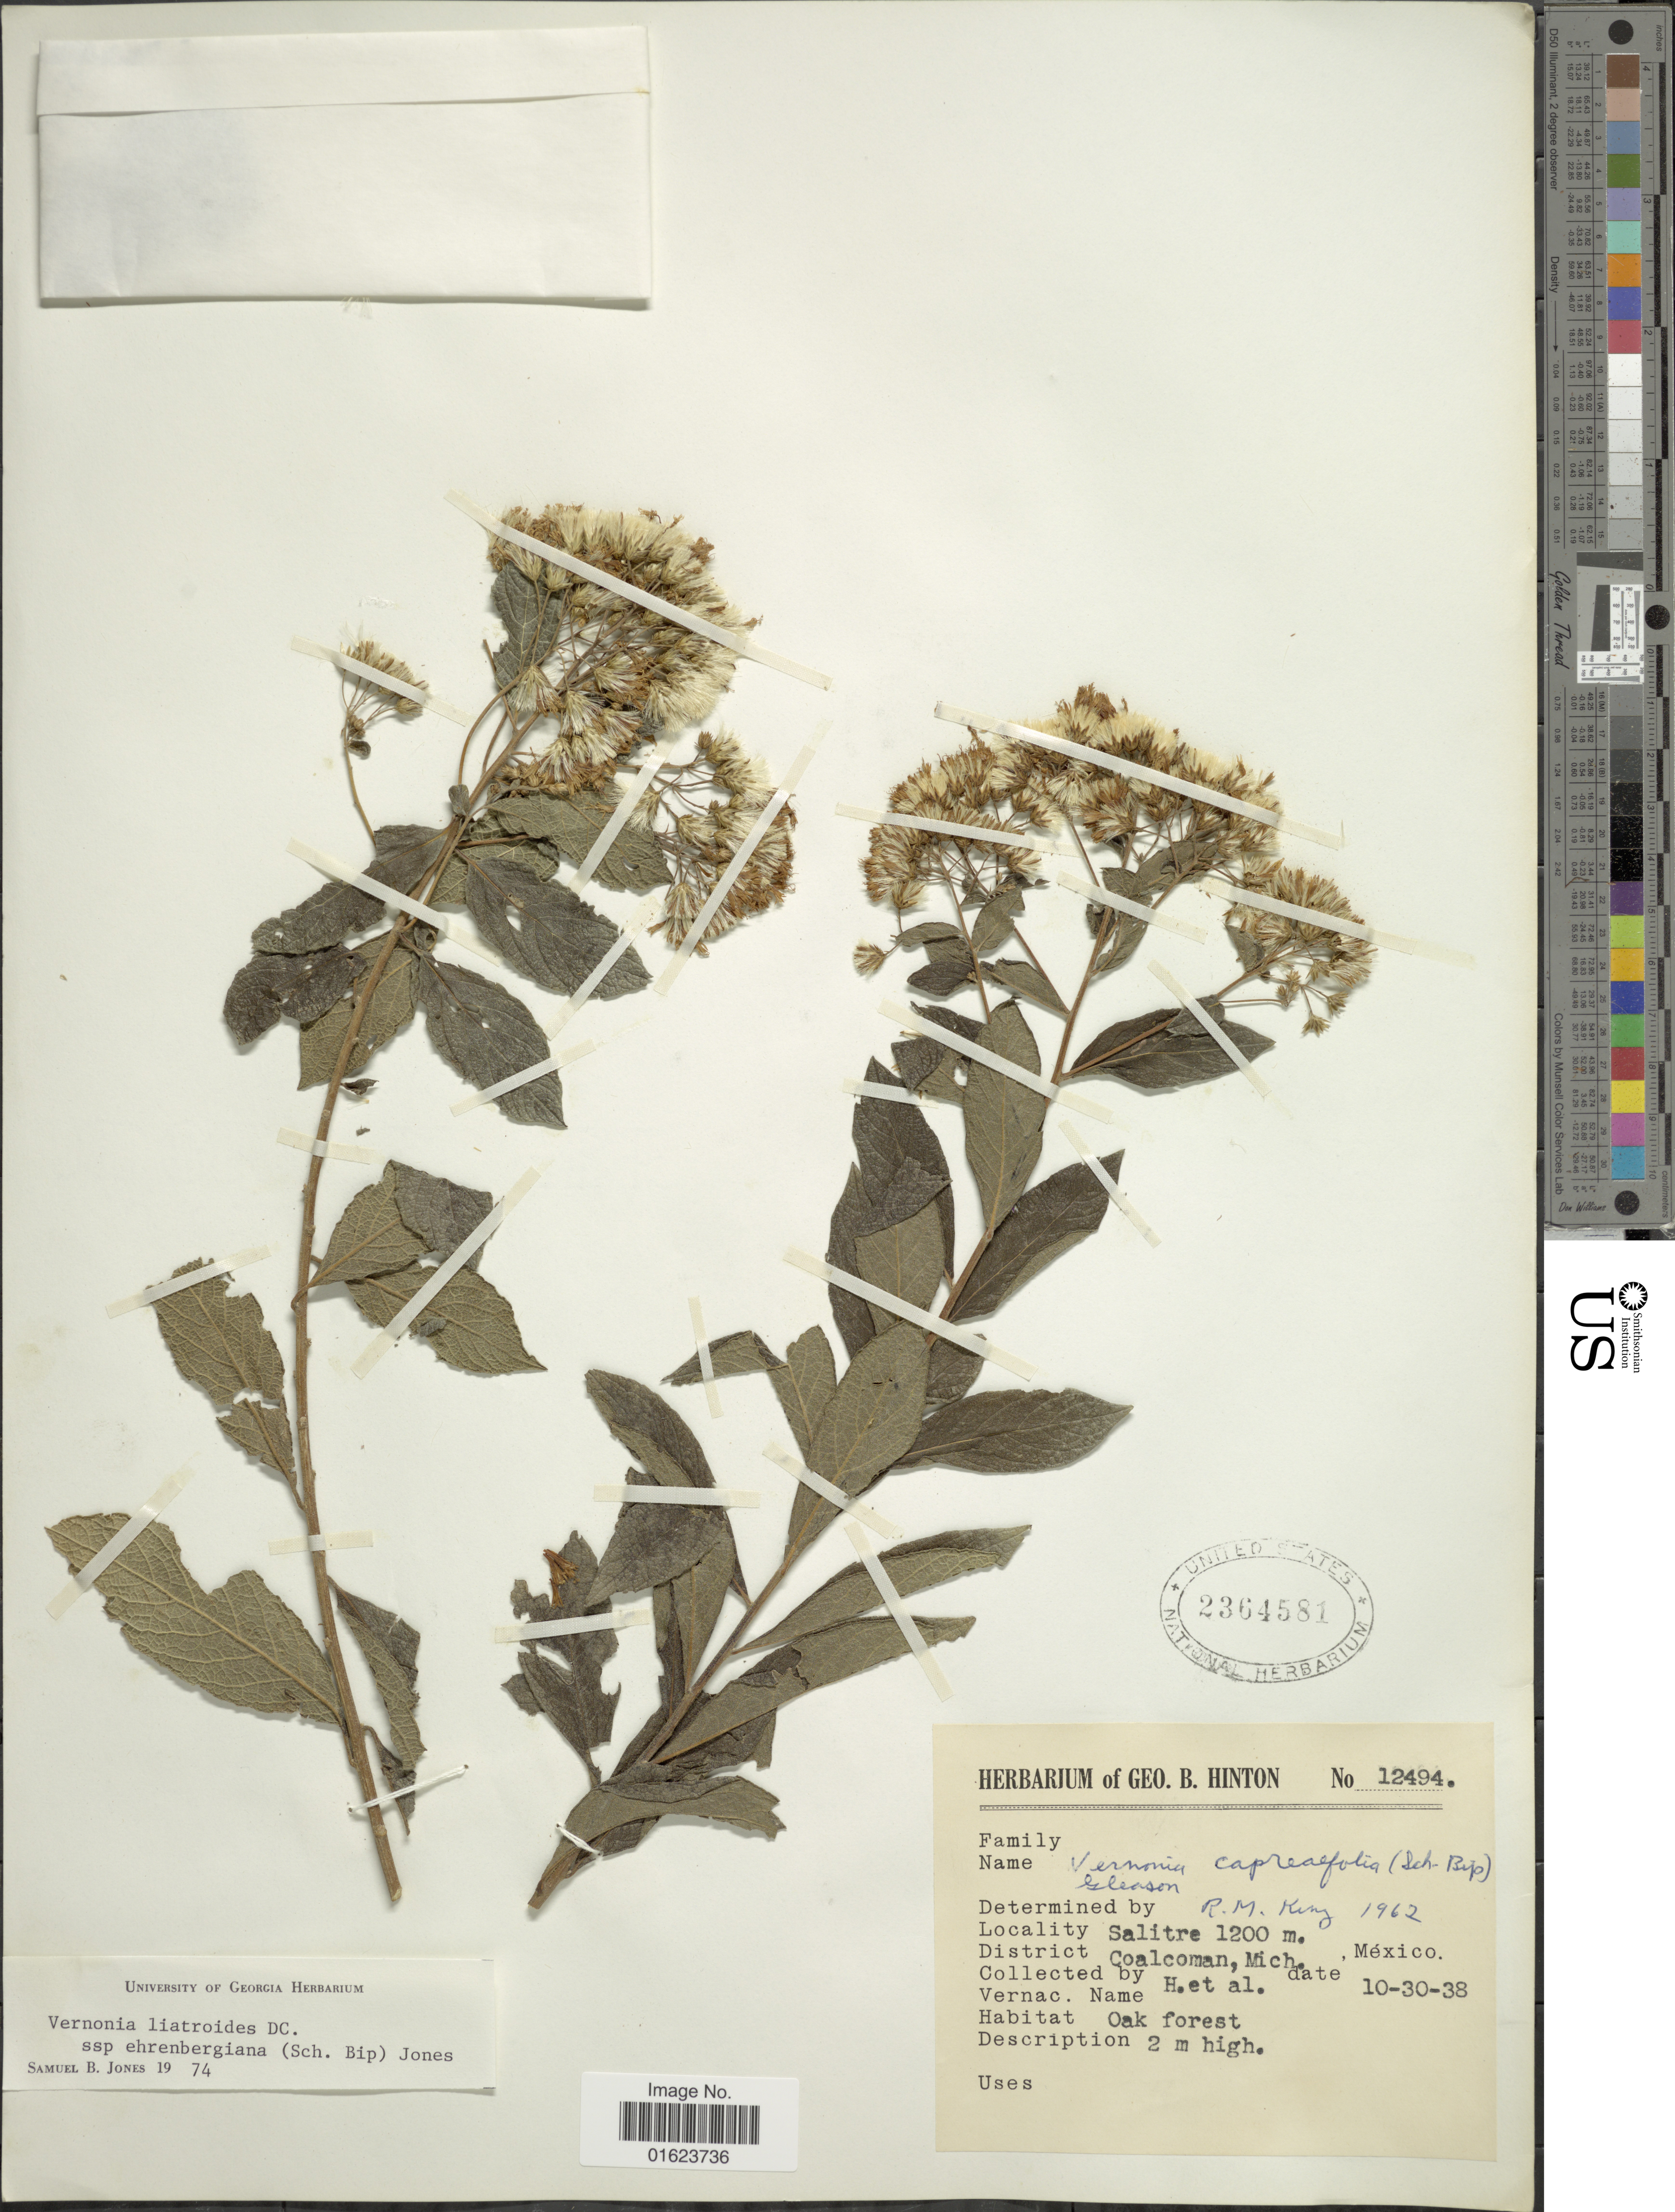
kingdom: Plantae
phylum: Tracheophyta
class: Magnoliopsida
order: Asterales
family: Asteraceae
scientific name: Vickianthus liatroides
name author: (DC.) H. Rob.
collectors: G. B. Hinton & et al.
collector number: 12494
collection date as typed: Transcribed d/m/y: 30/10/38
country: Mexico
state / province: Michoacán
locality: Salitre, District Coalcoman, Mich. Mexico.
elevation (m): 1200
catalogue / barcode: US 2364581